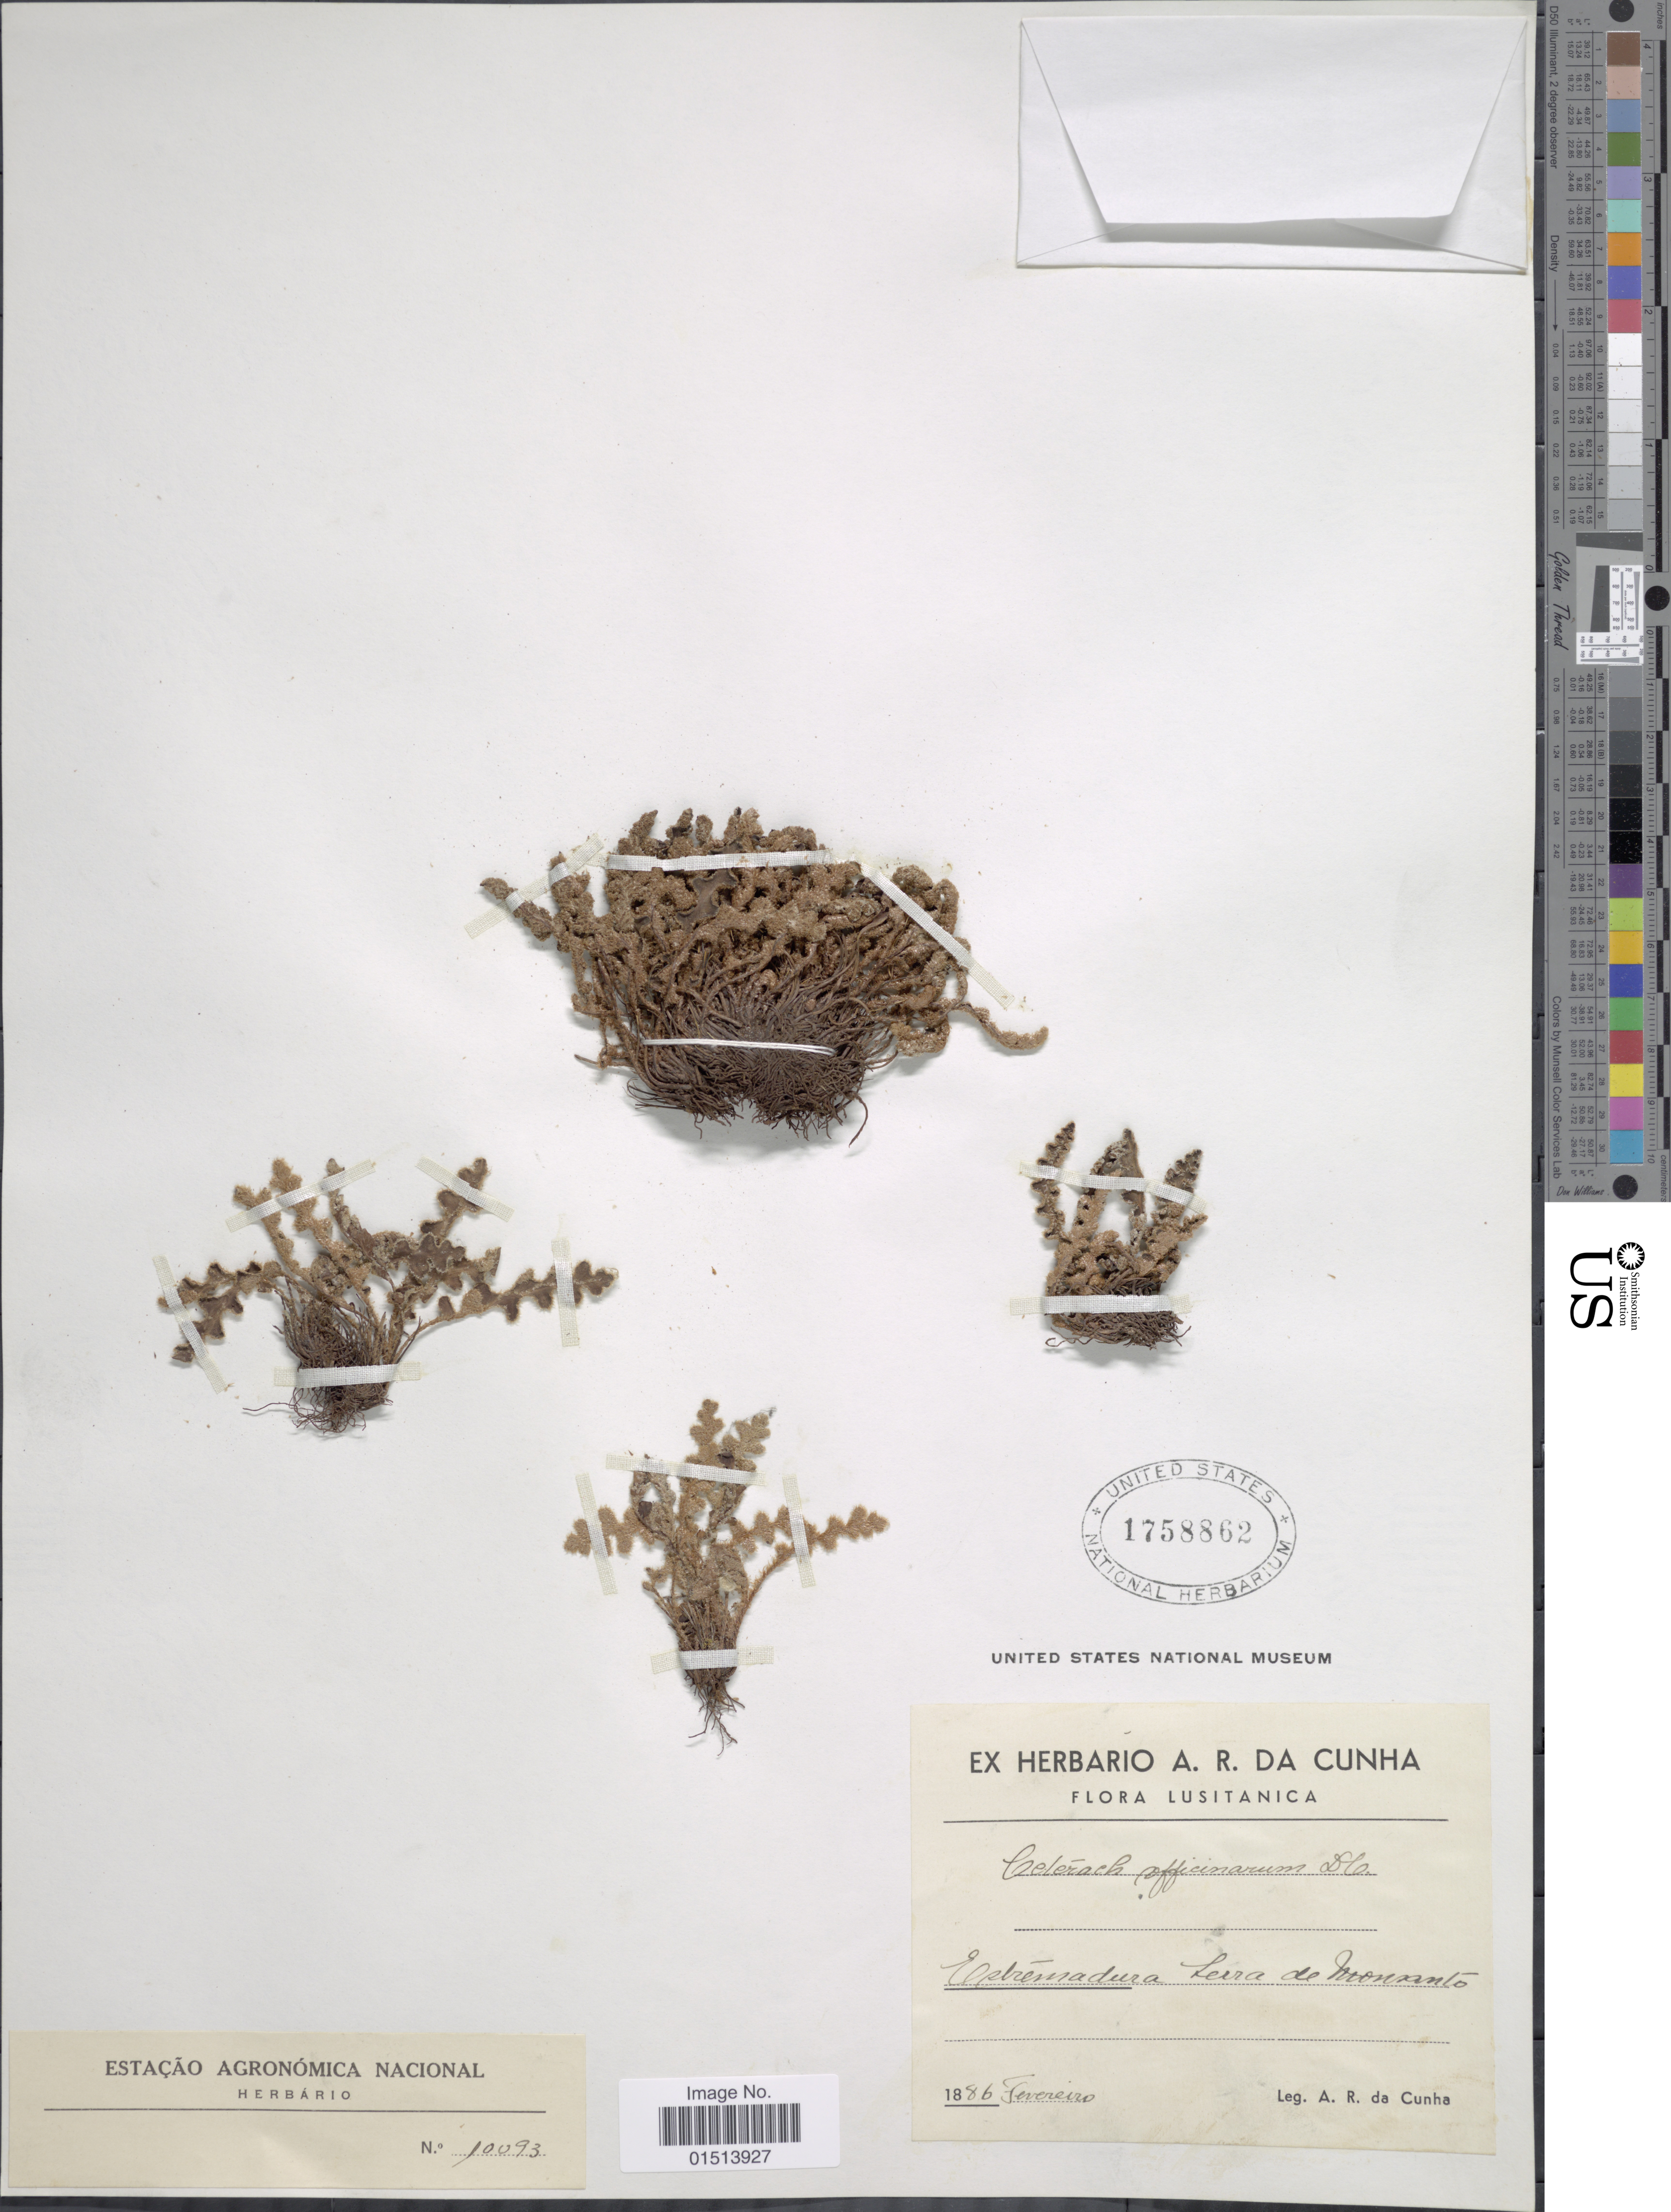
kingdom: Plantae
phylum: Tracheophyta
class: Polypodiopsida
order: Polypodiales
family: Aspleniaceae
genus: Asplenium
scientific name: Asplenium officinarum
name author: DC.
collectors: A. Da Cunha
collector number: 10093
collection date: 1886-02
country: Portugal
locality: Lusitanica, Estremadura, Feira de Monsanto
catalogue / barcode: US 1758862